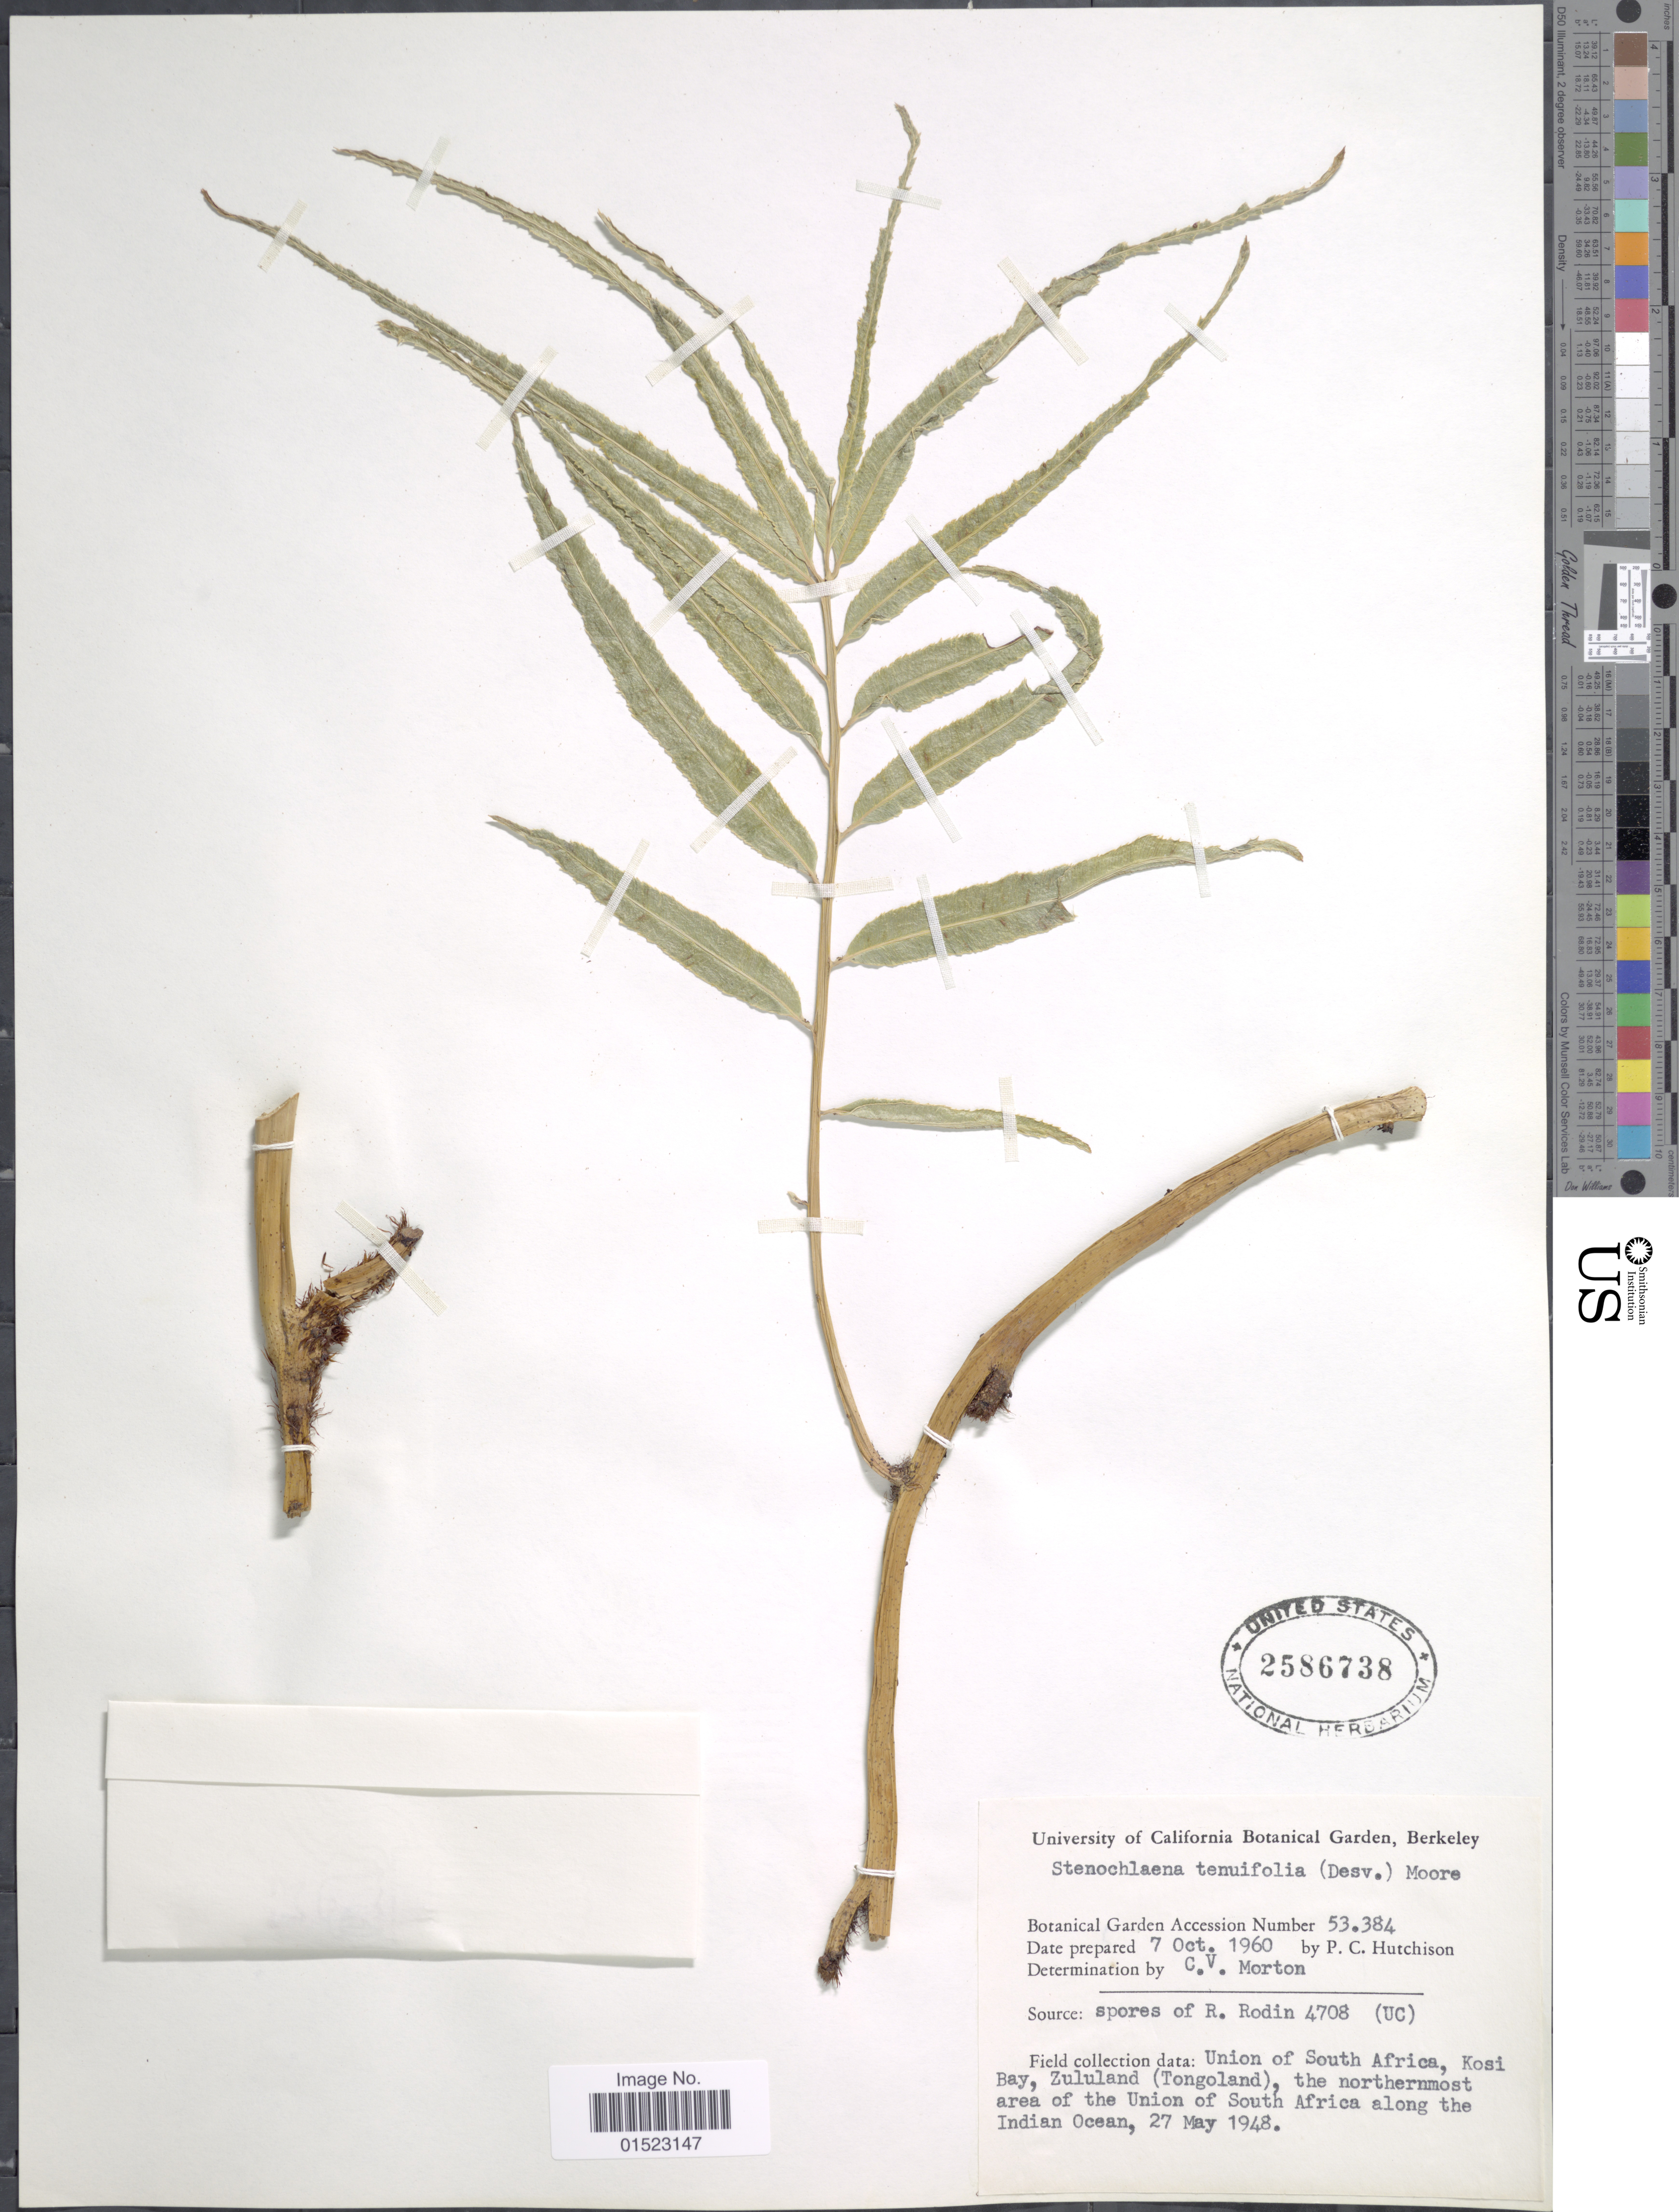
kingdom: Plantae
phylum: Tracheophyta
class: Polypodiopsida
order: Polypodiales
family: Blechnaceae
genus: Stenochlaena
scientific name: Stenochlaena tenuifolia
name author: (Desv.) T. Moore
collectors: P. C. Hutchison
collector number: Botanical Garden Number 53384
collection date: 1960-10-07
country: South Africa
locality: Union of South Africa, Kosi Bay, Zululand (Tongoland), the northernmost area of the Union of South Afrca along the Indian Ocean, Source: spores of R. Rodin 4708 (UC)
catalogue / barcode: US 2586738